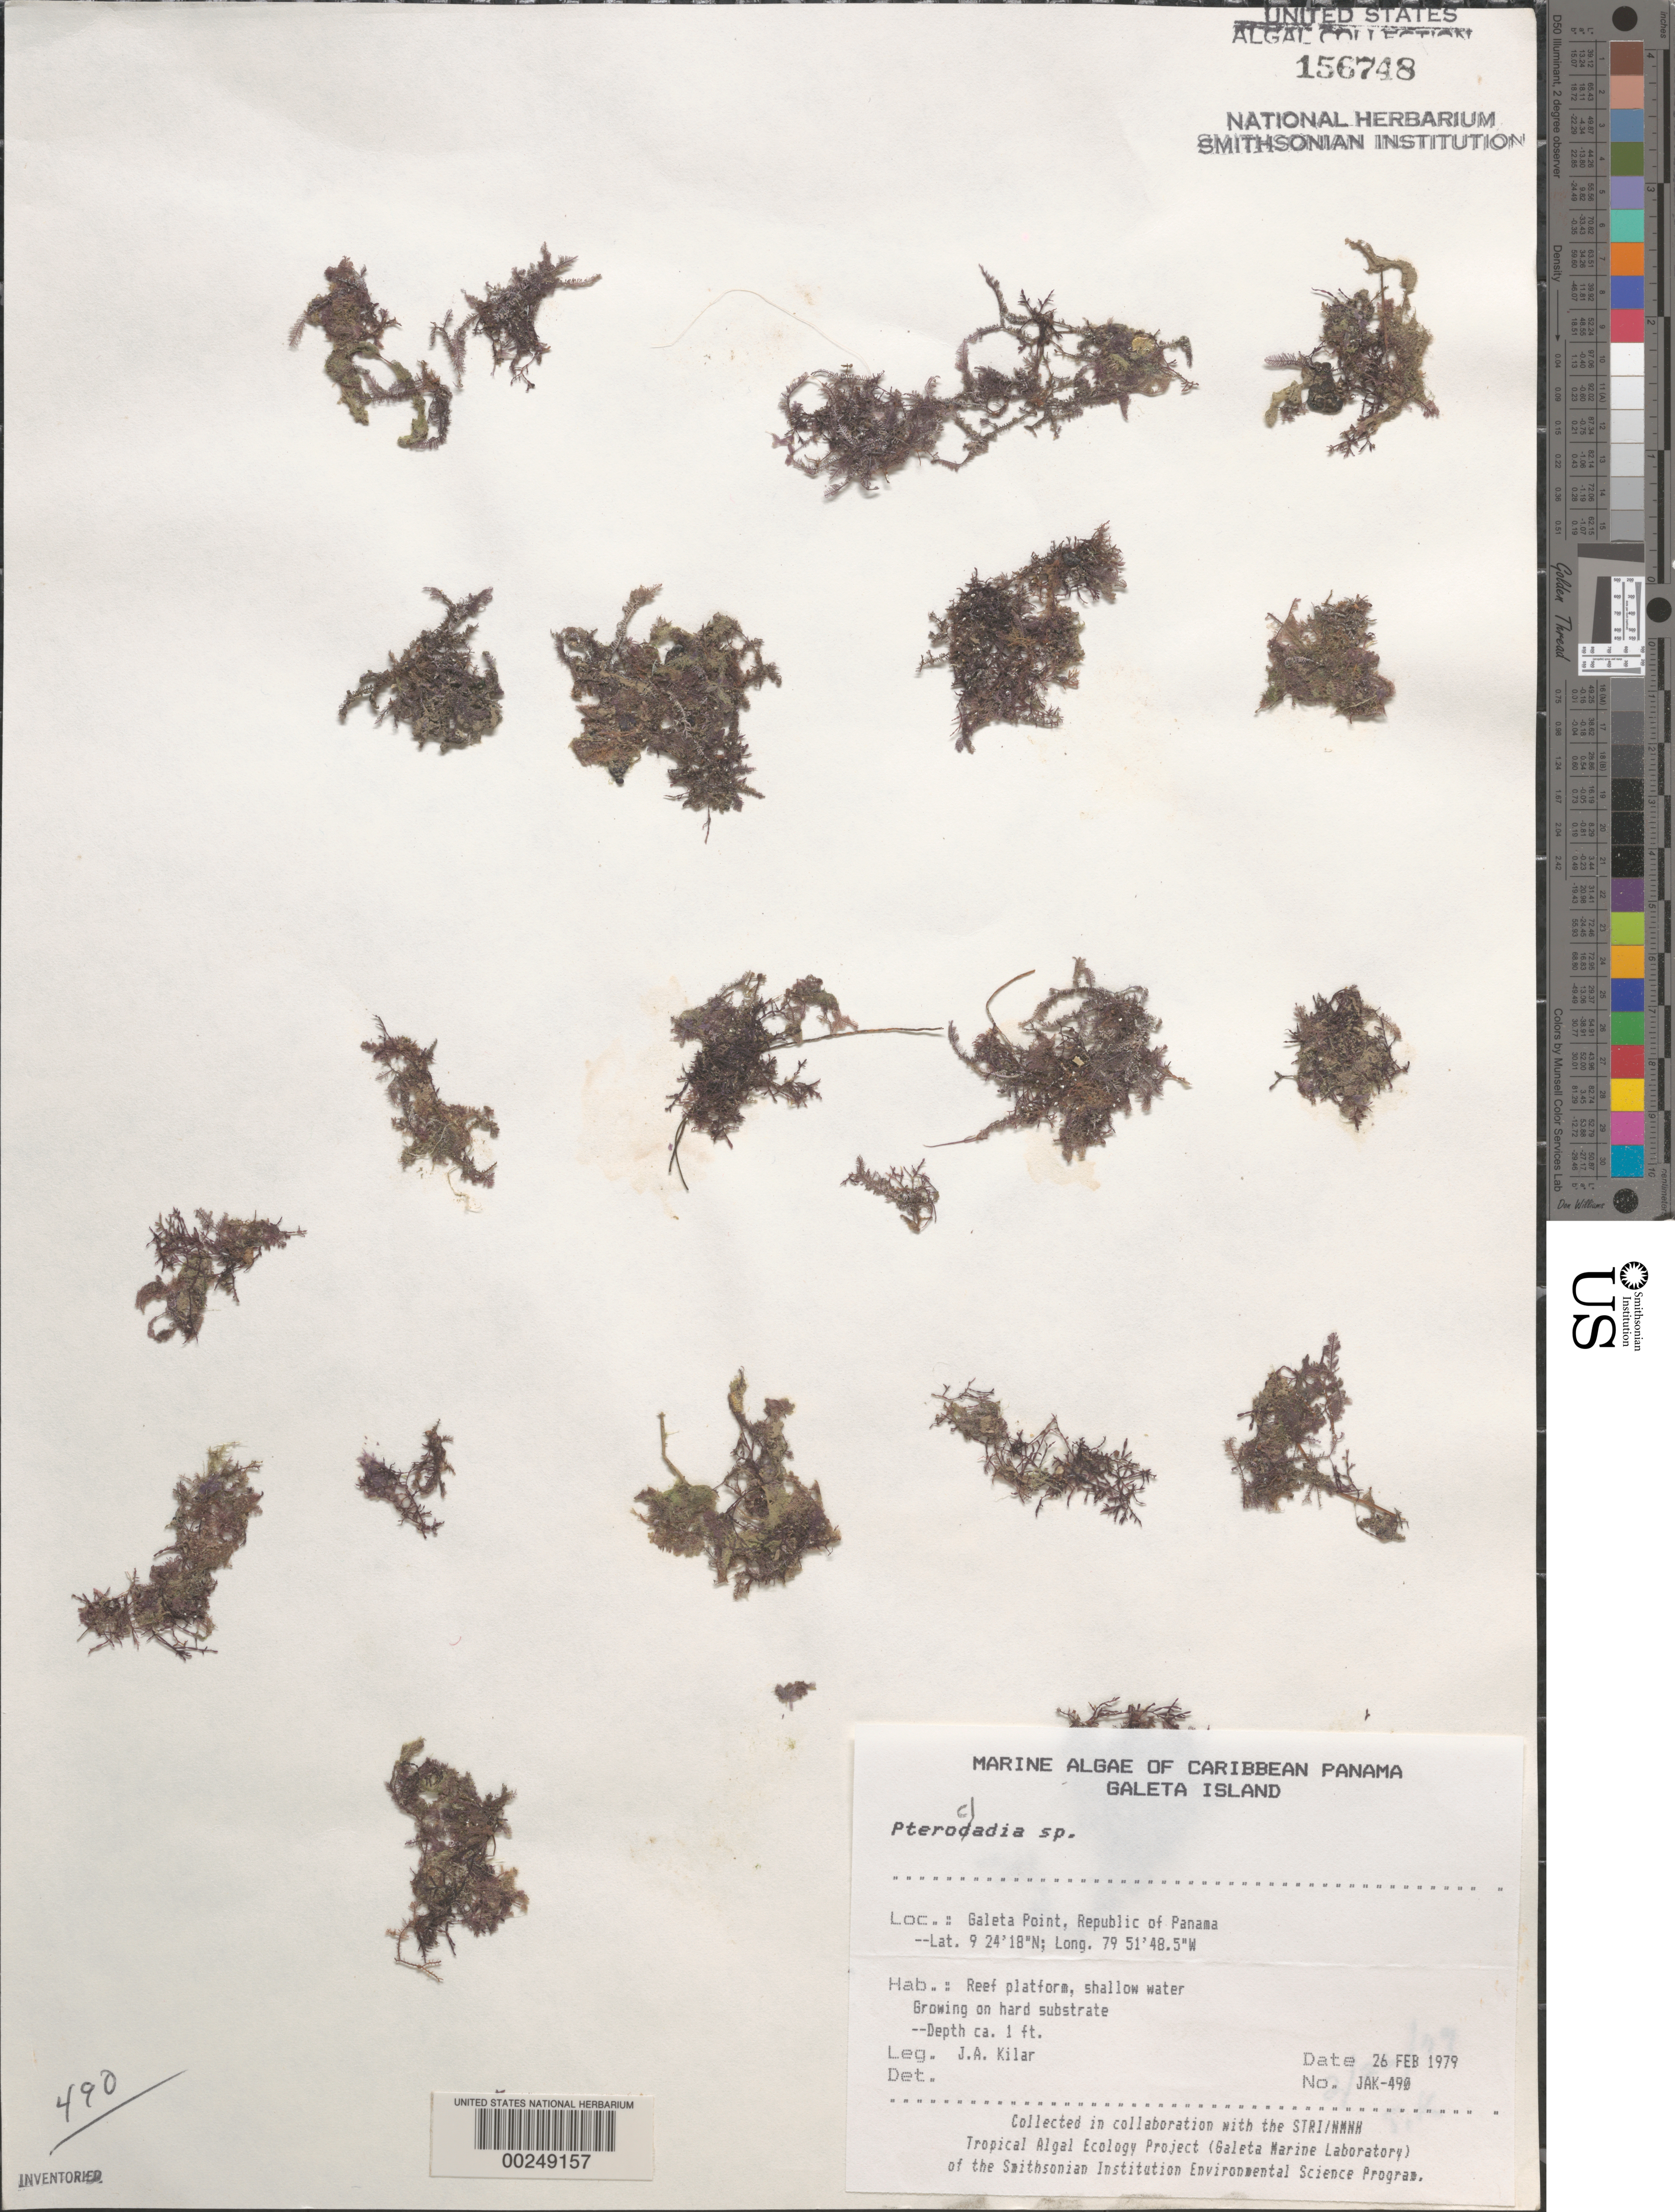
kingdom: Plantae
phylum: Rhodophyta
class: Florideophyceae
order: Gelidiales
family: Pterocladiaceae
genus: Pterocladia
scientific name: Pterocladia sp.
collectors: J. A. Kilar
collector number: JAK-490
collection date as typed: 26 Feb 1979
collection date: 1979-02-26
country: Panama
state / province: Colón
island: Galeta Island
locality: Galeta Point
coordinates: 9 24' 18" N, 79 51' 48.5" W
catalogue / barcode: US 156748